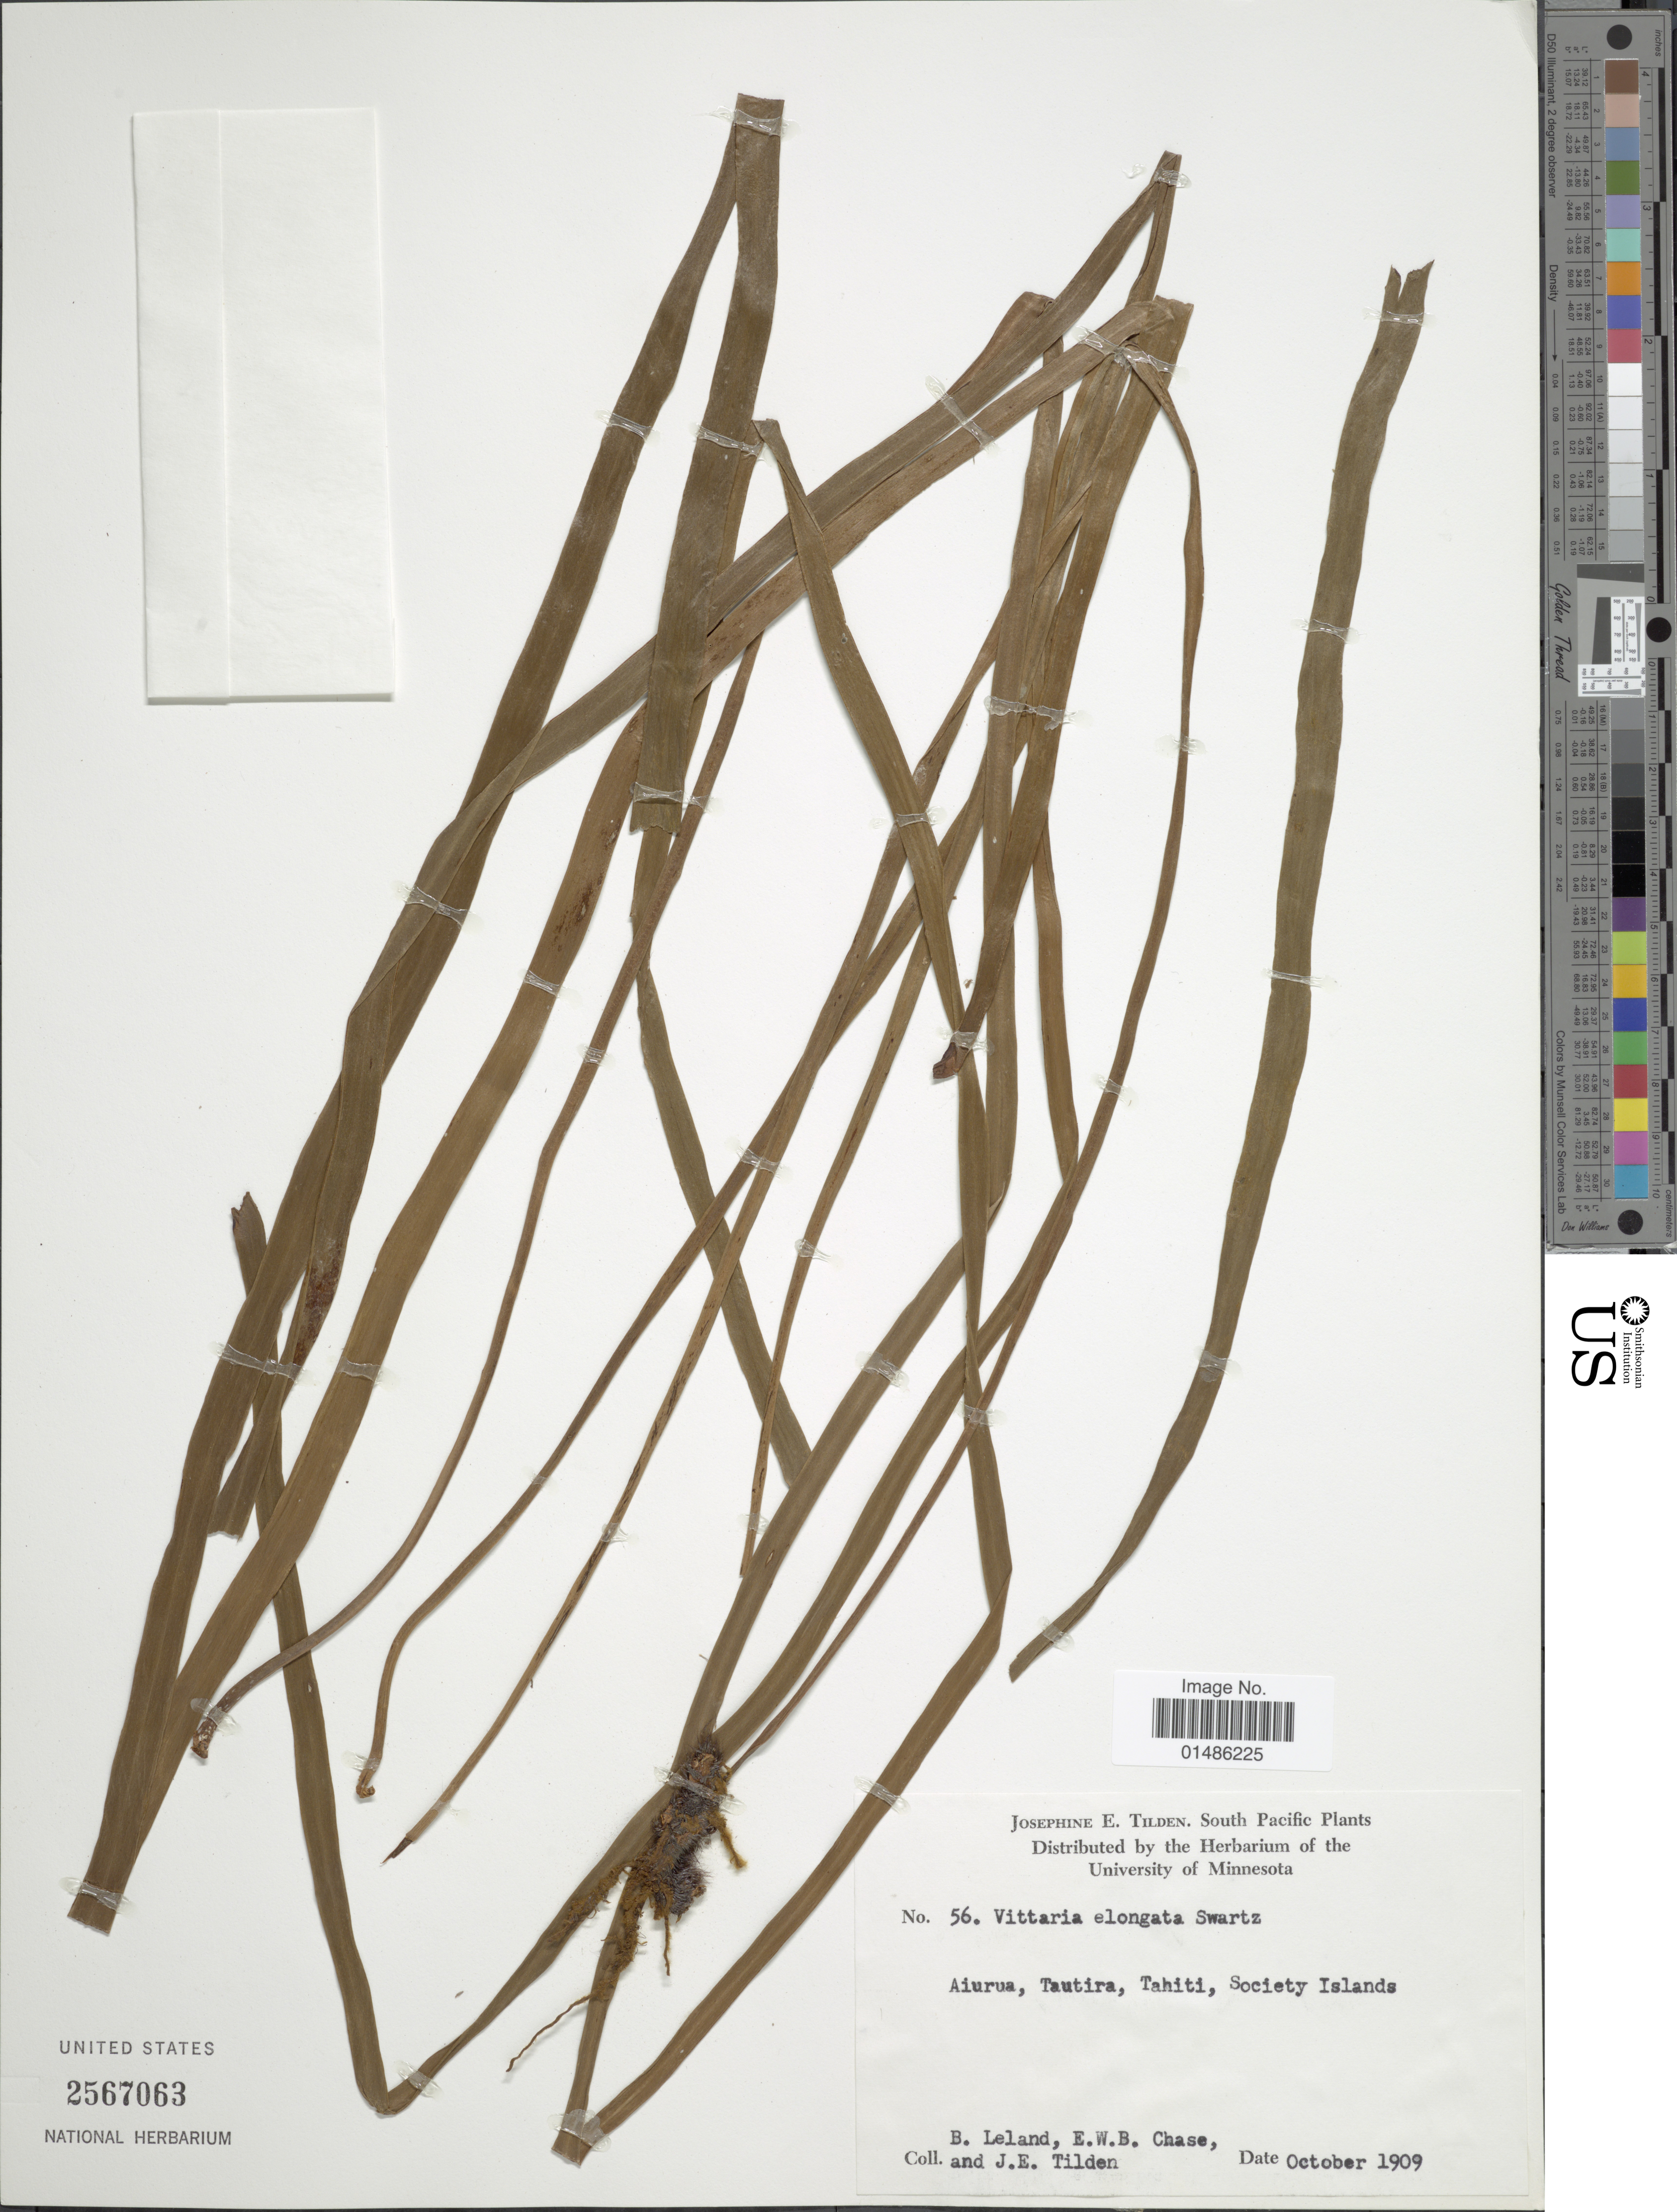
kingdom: Plantae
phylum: Tracheophyta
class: Polypodiopsida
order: Polypodiales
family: Pteridaceae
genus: Haplopteris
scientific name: Haplopteris elongata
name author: (Sw.) Crane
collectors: B. Leland, E. W. Chase & J. E. Tilden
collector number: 56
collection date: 1909-10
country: French Polynesia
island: Tahiti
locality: Aiurua, Tautira, Tahiti, Society Islands.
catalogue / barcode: US 2567063